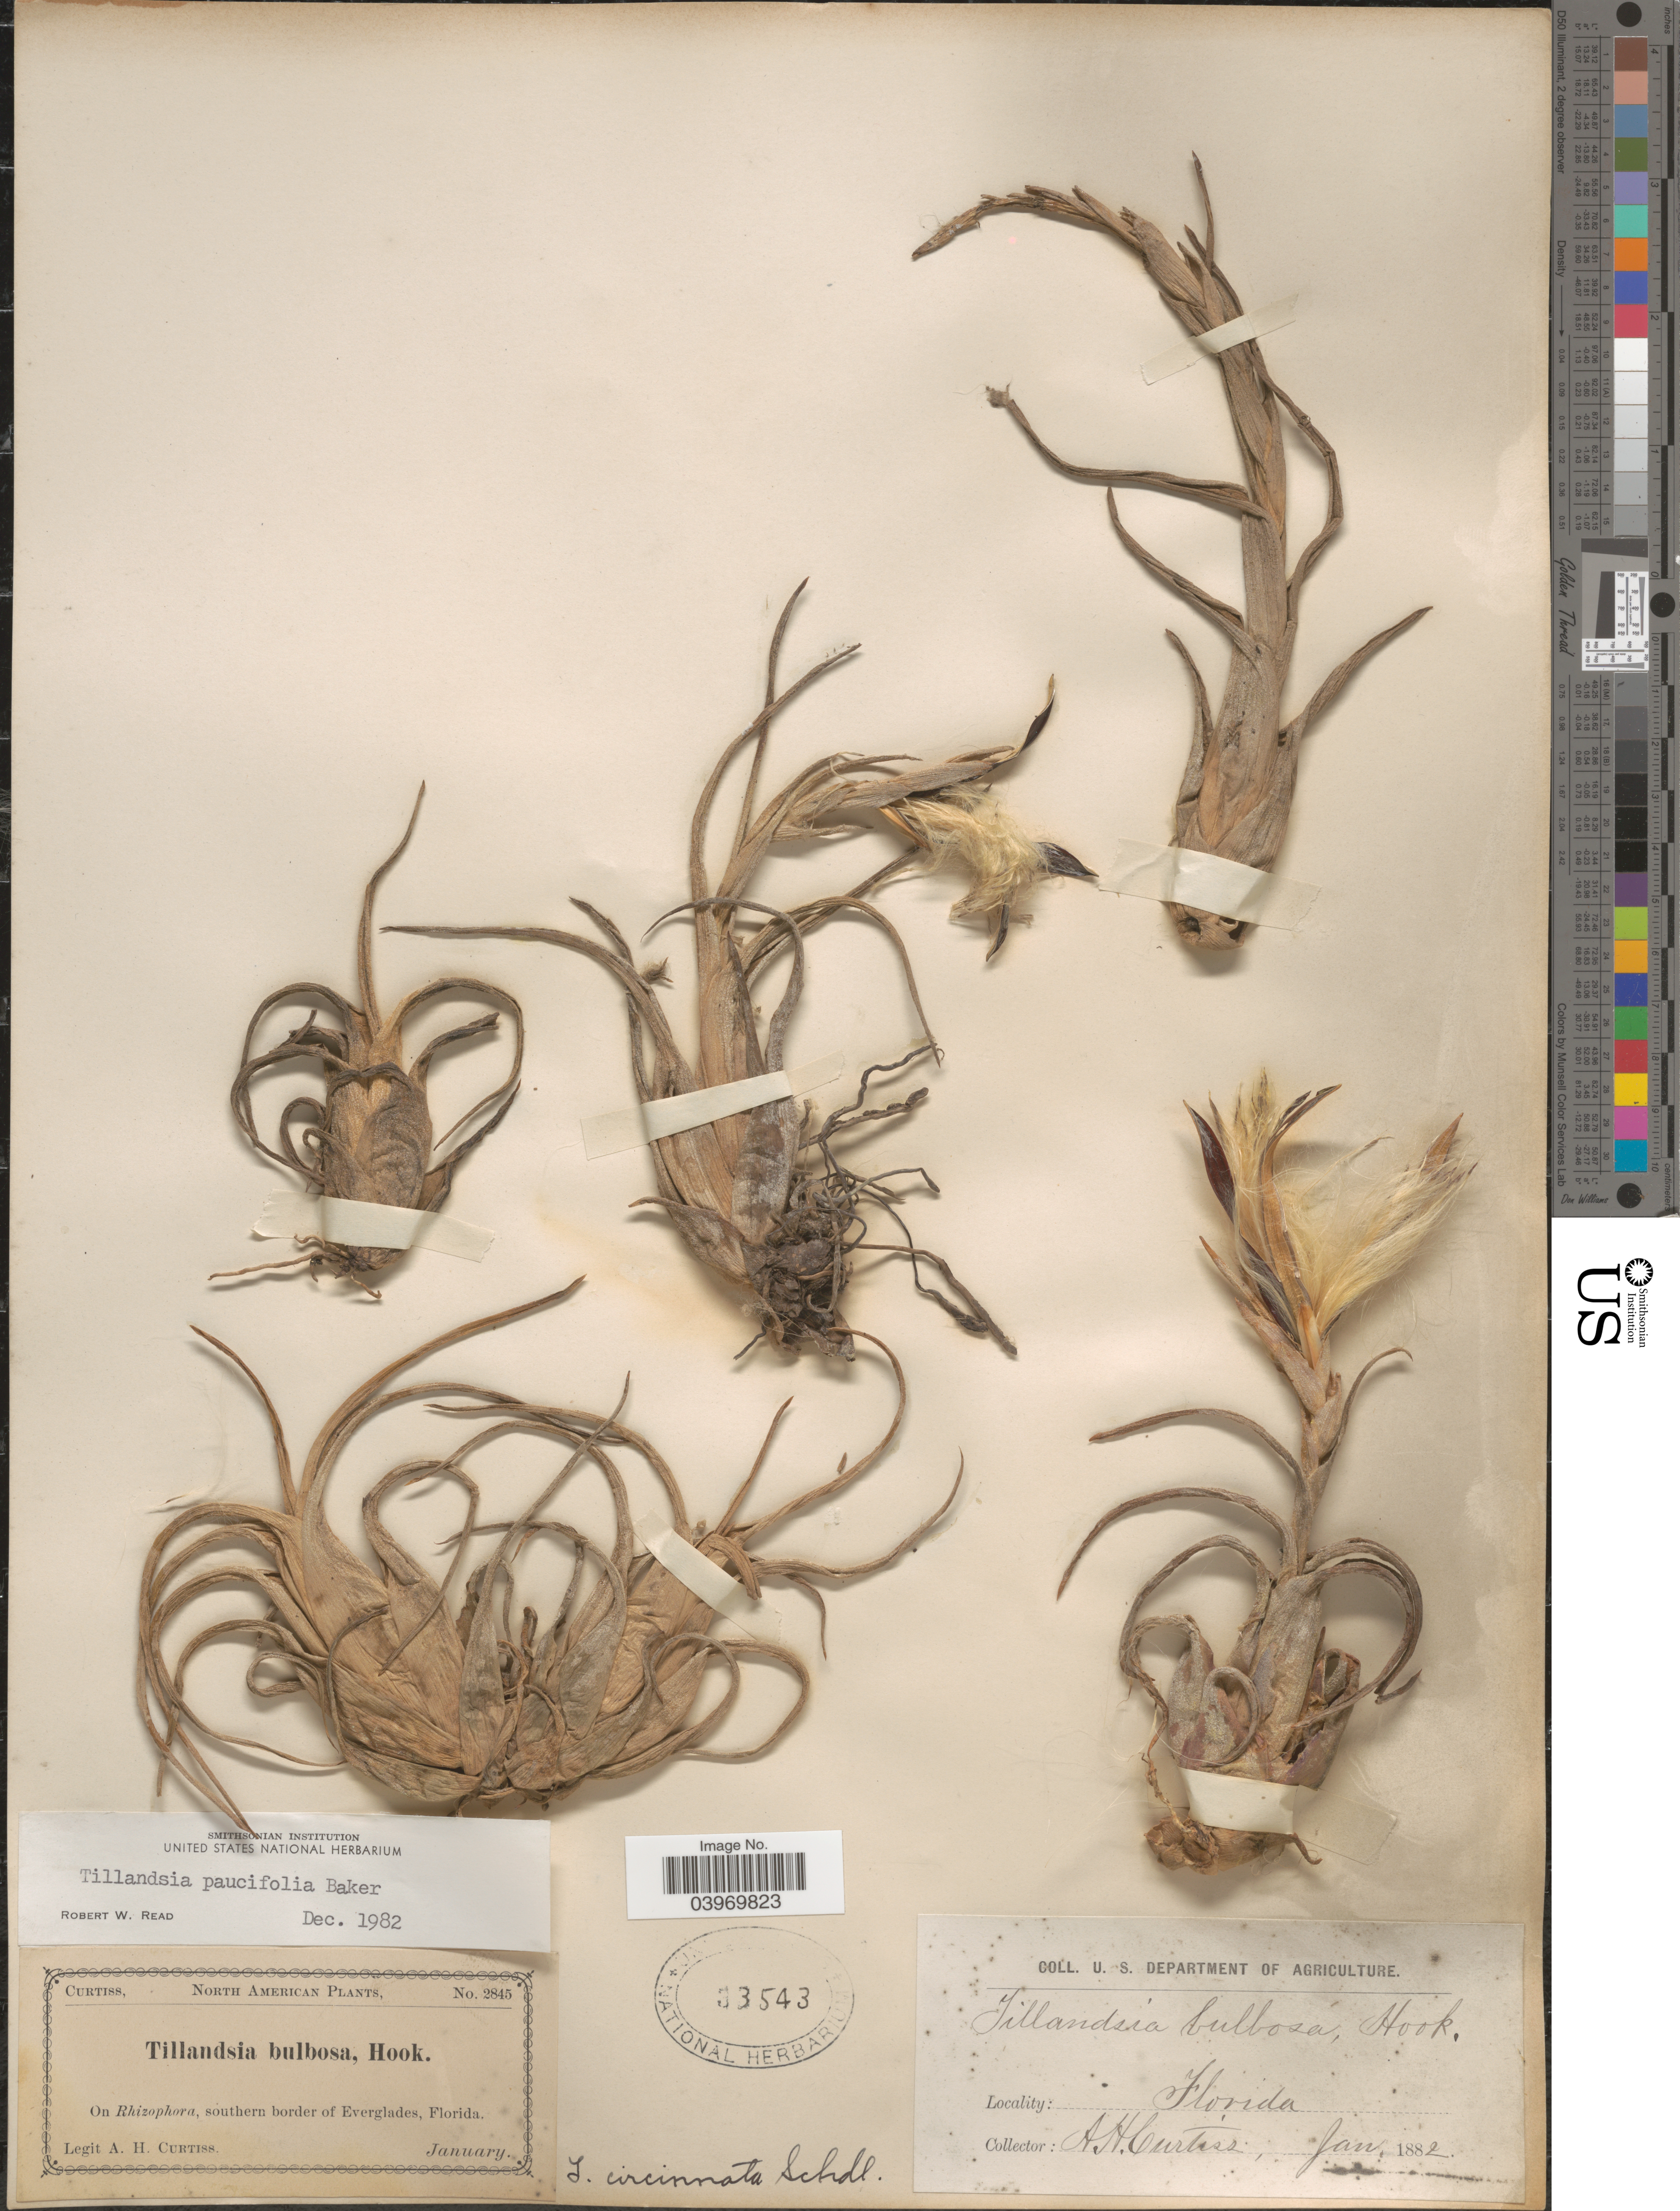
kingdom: Plantae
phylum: Tracheophyta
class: Liliopsida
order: Poales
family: Bromeliaceae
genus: Tillandsia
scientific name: Tillandsia paucifolia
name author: Baker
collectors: A. H. Curtiss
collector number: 2845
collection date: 1882-01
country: United States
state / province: Florida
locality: Southern border of Everglades.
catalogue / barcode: US 33543